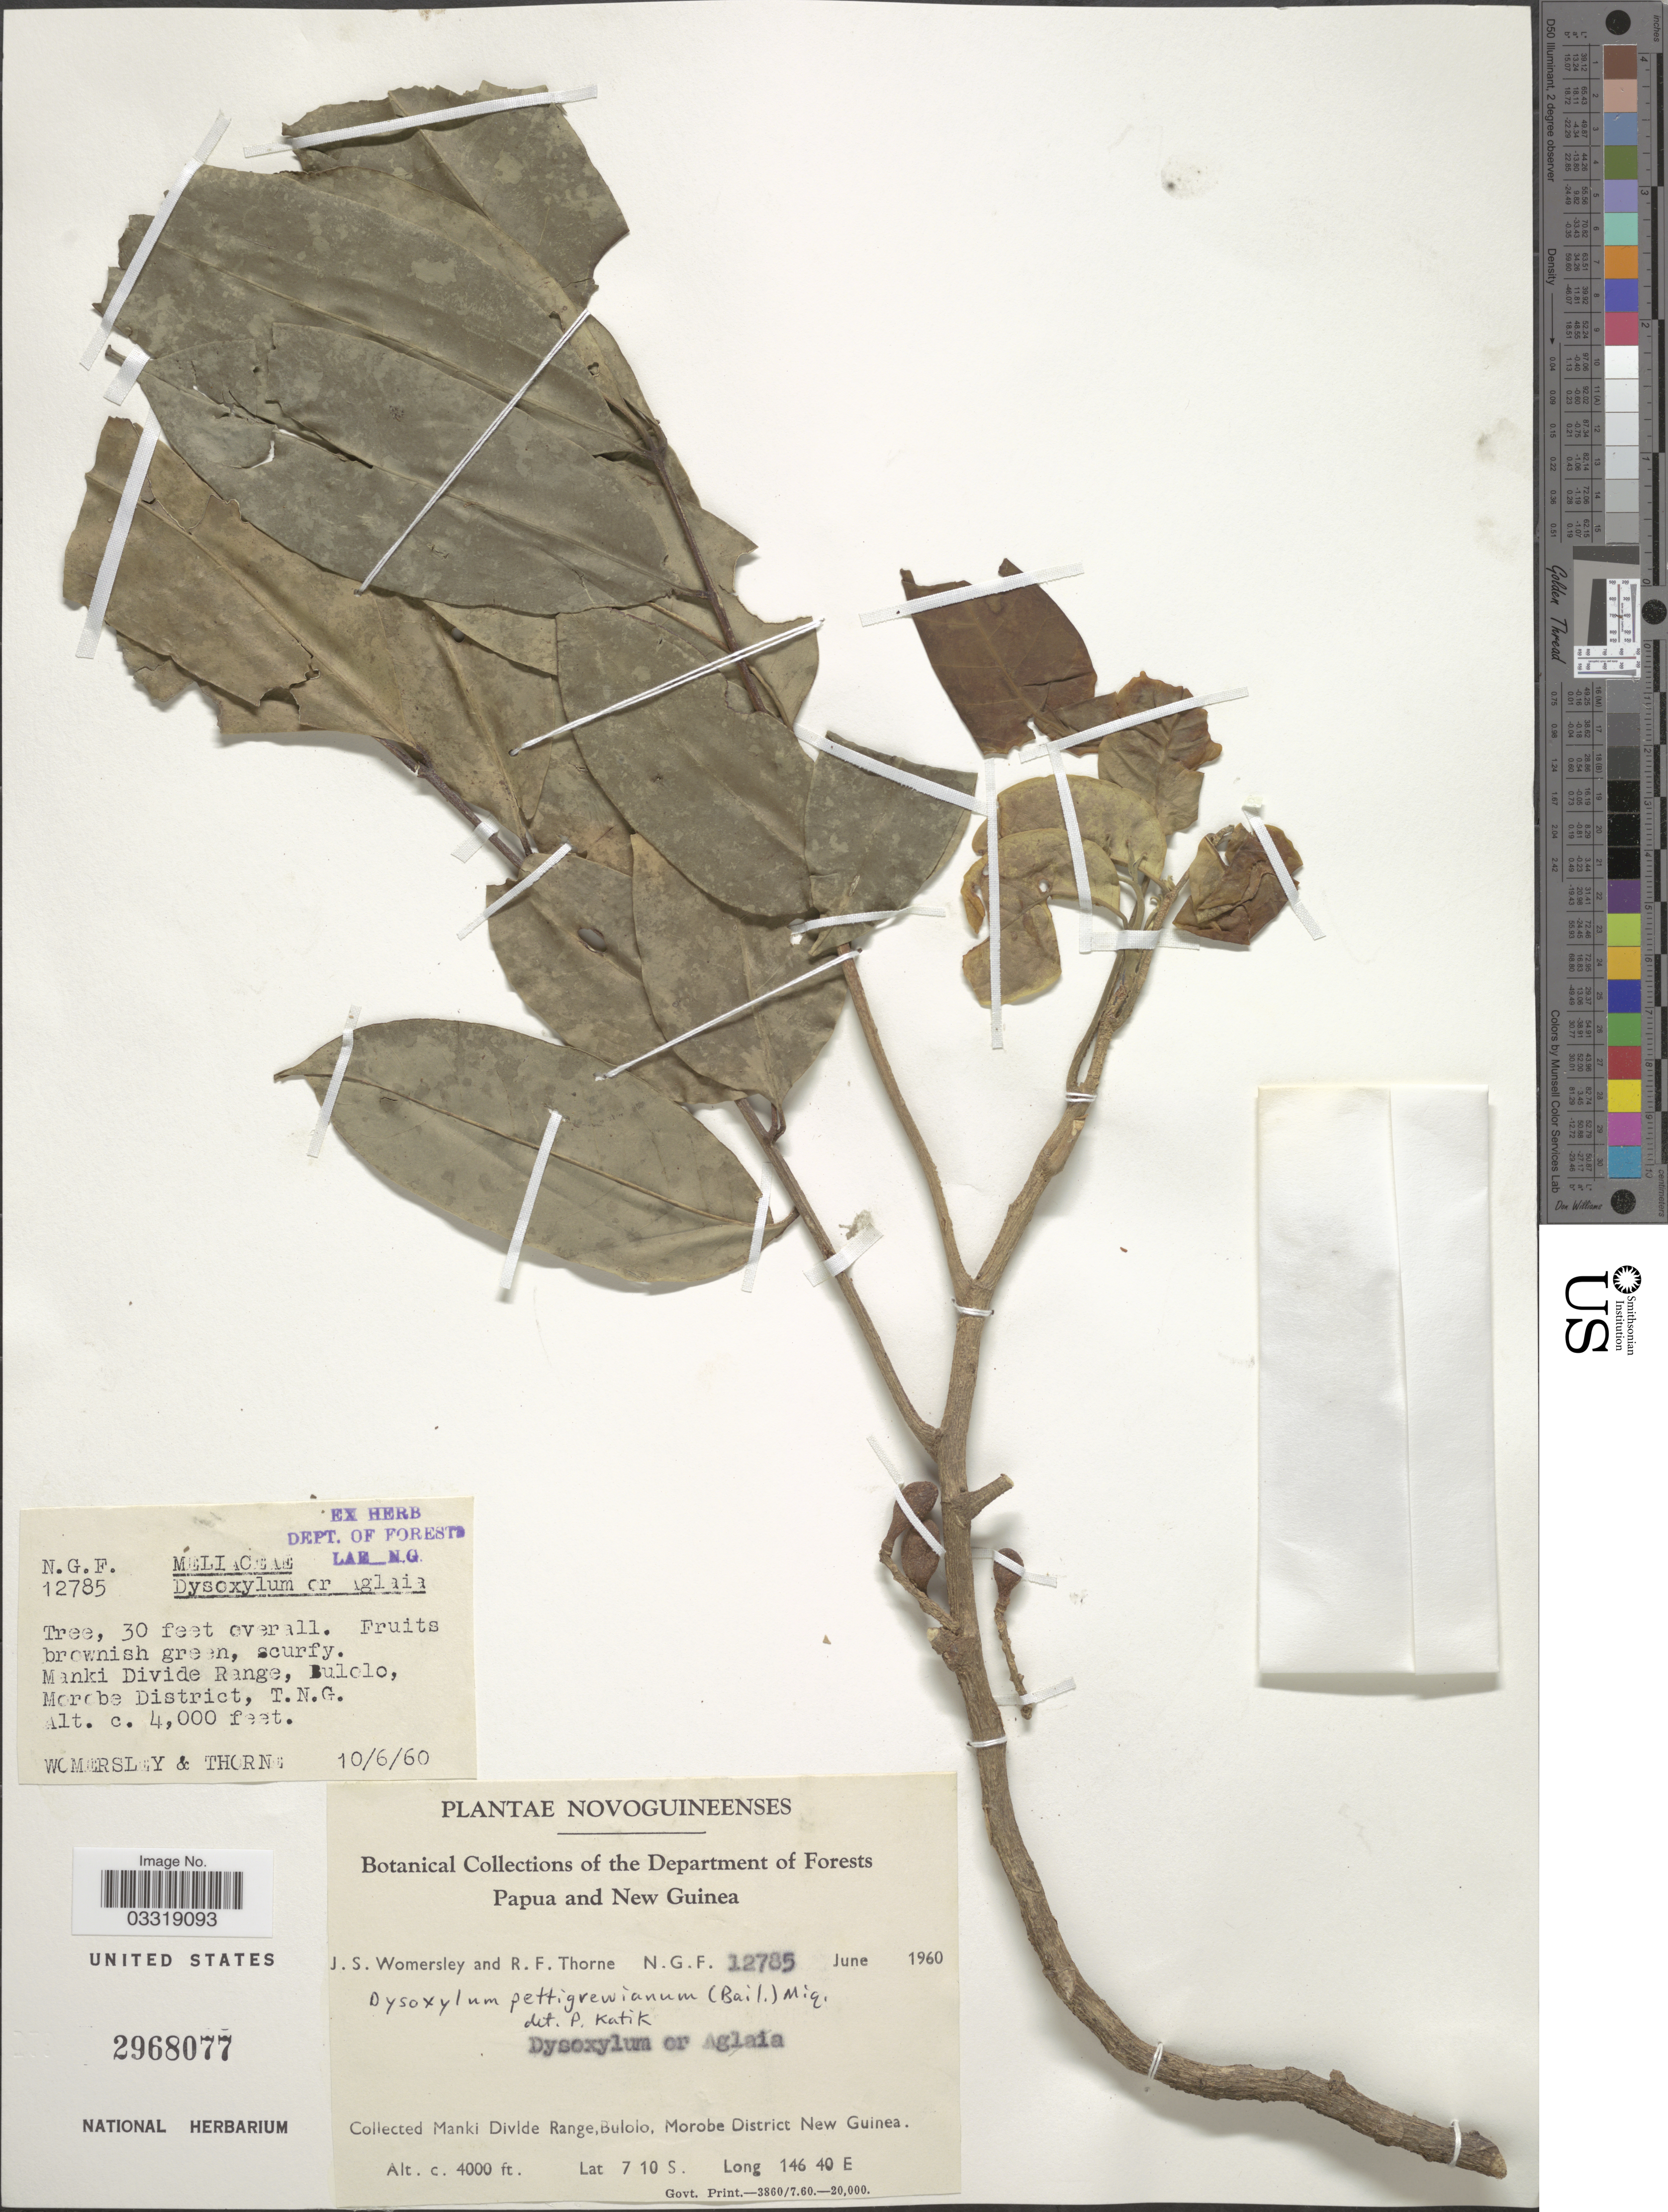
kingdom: Plantae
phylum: Tracheophyta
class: Magnoliopsida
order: Sapindales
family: Meliaceae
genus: Didymocheton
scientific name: Didymocheton pettigrewianus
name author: (F.M. Bailey) Hauenschild & Holzmeyer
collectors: J. S. Womersley & R. Thorne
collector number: NGF 12785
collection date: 1960-06-10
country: Papua New Guinea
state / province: Morobe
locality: Novoguineenses. Papua and New Guinea. Manki Divide Range, Bulolo, Morobe District, T.N.G. New Guinea.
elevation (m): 1219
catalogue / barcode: US 2968077